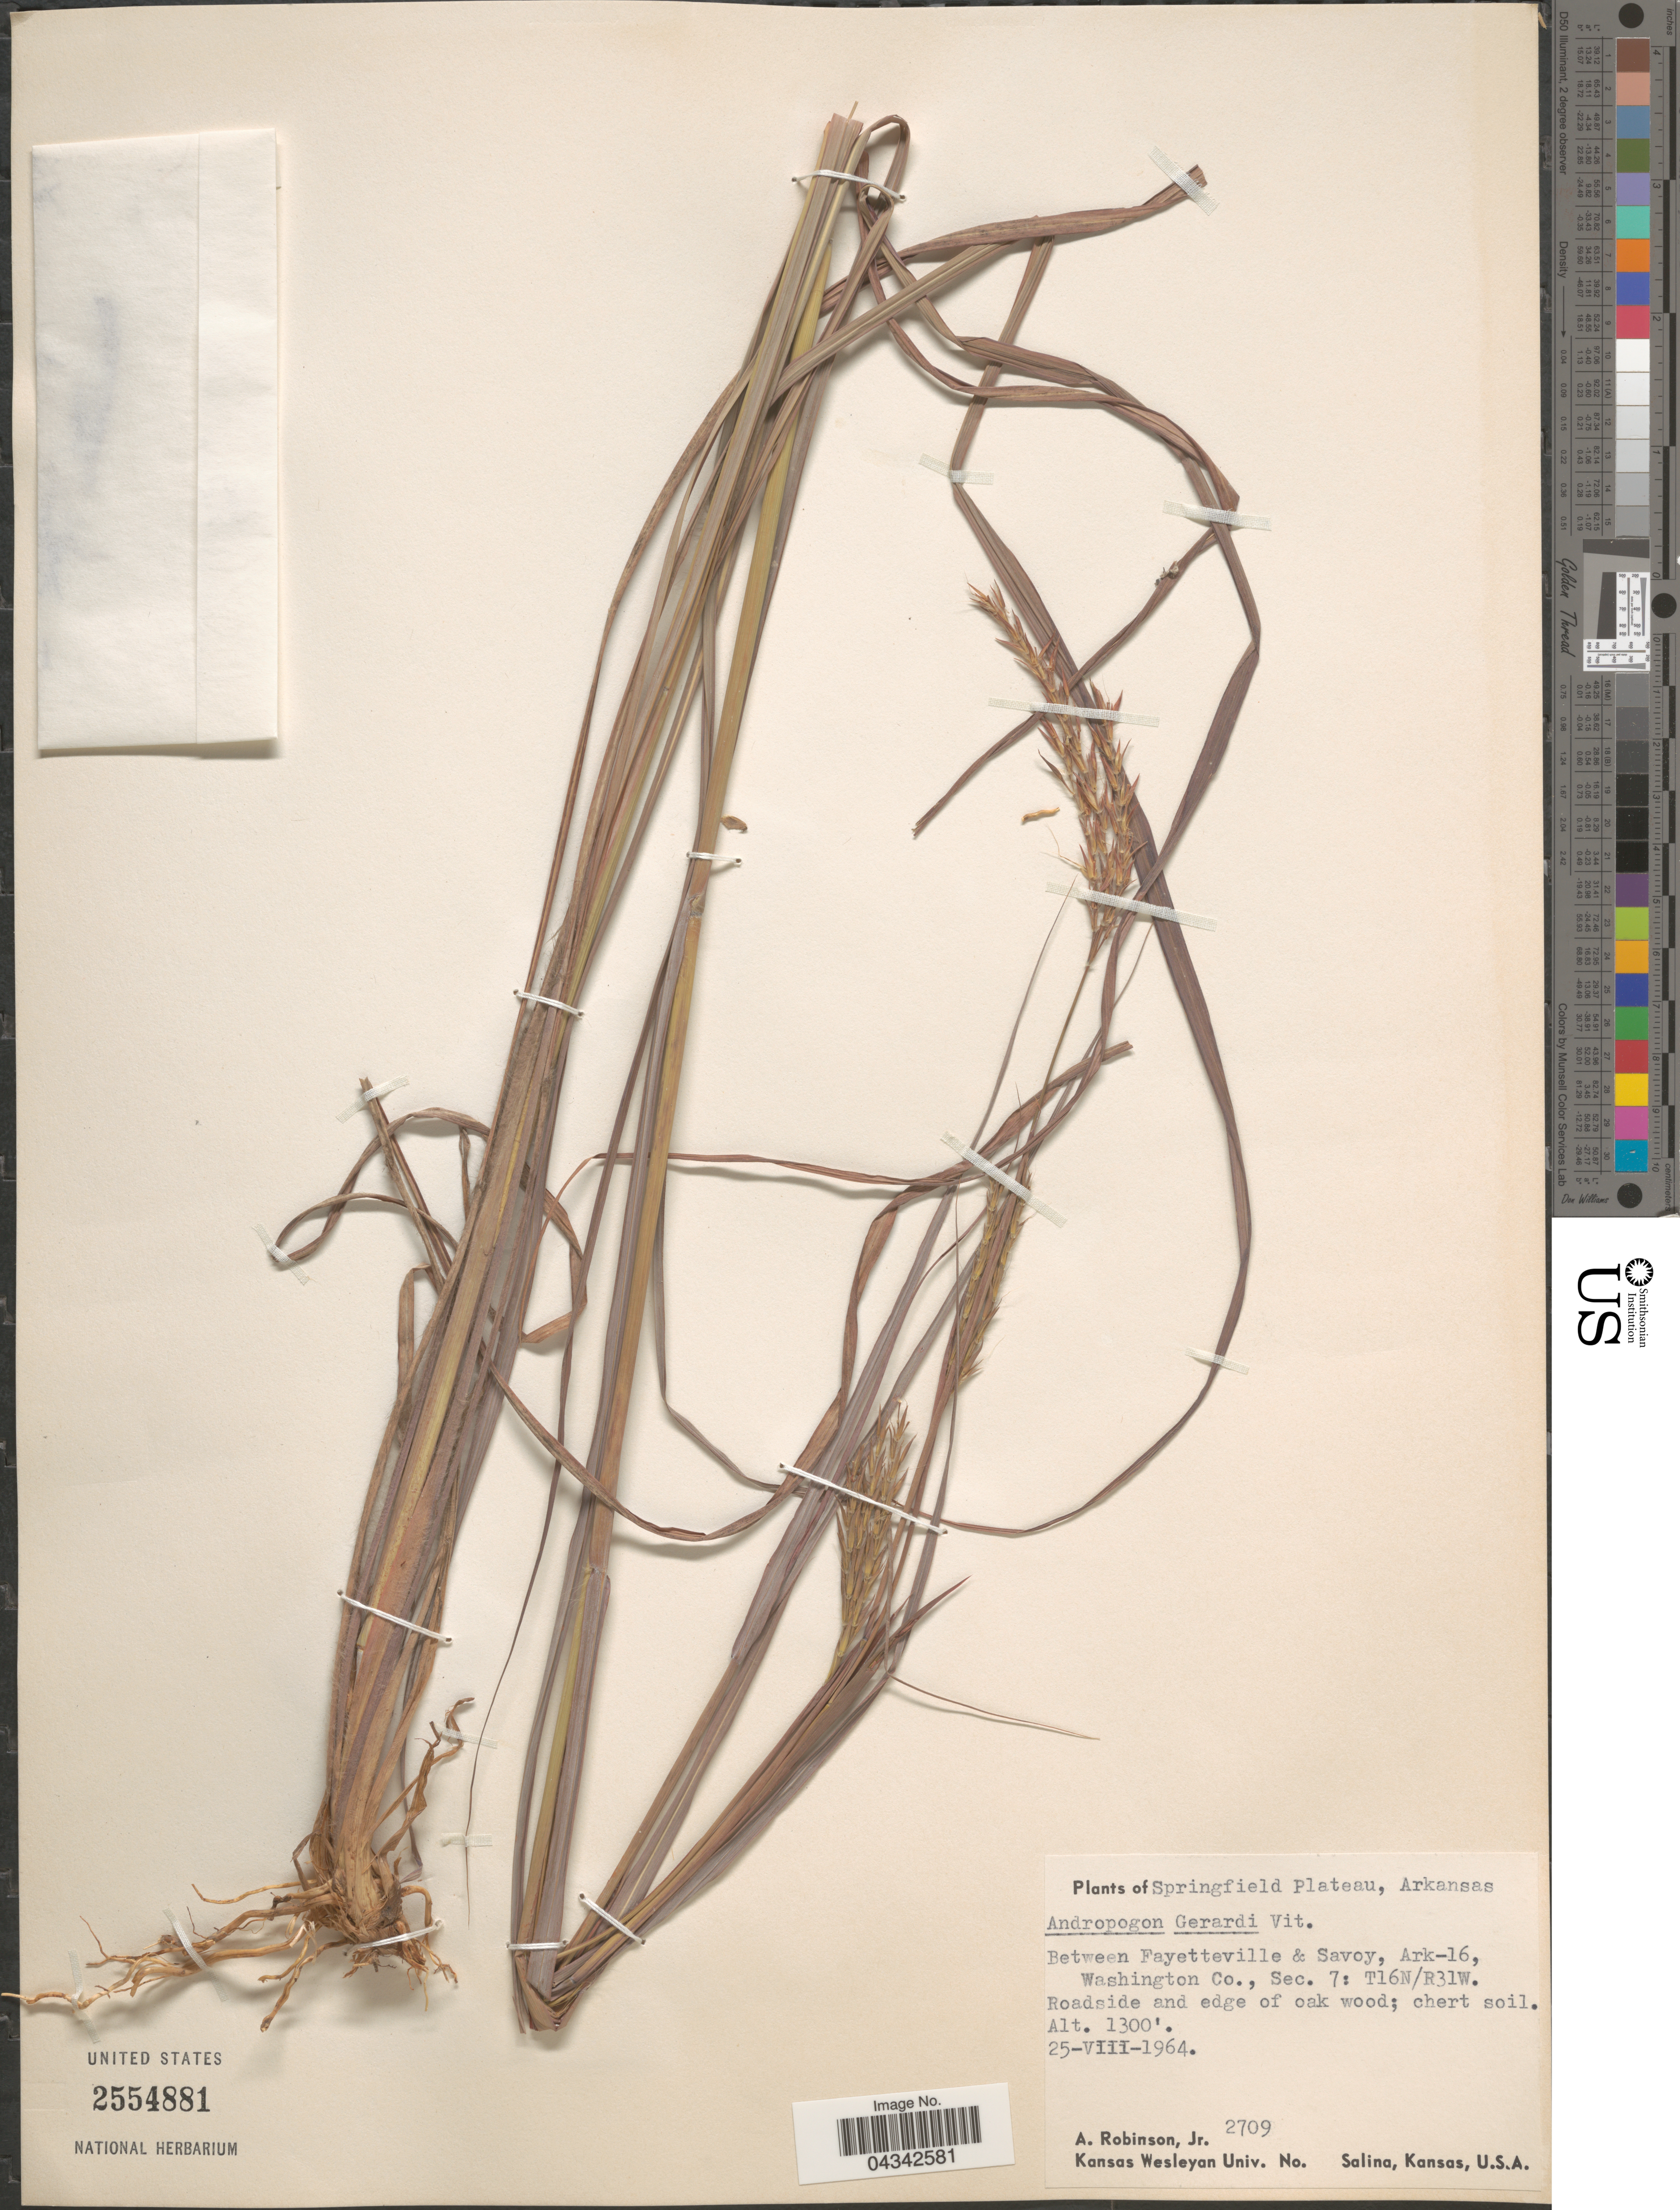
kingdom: Plantae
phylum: Tracheophyta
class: Liliopsida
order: Poales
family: Poaceae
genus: Andropogon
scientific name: Andropogon gerardii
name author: Vitman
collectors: A. Robinson Jr.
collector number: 2709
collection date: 1964-08-25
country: United States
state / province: Arkansas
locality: Springfield Plateau. Between Fayetteville & Savoy, Ark-16, Washington Co., Sec. 7: T16N/R31W.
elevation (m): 396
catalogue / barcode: US 2554881